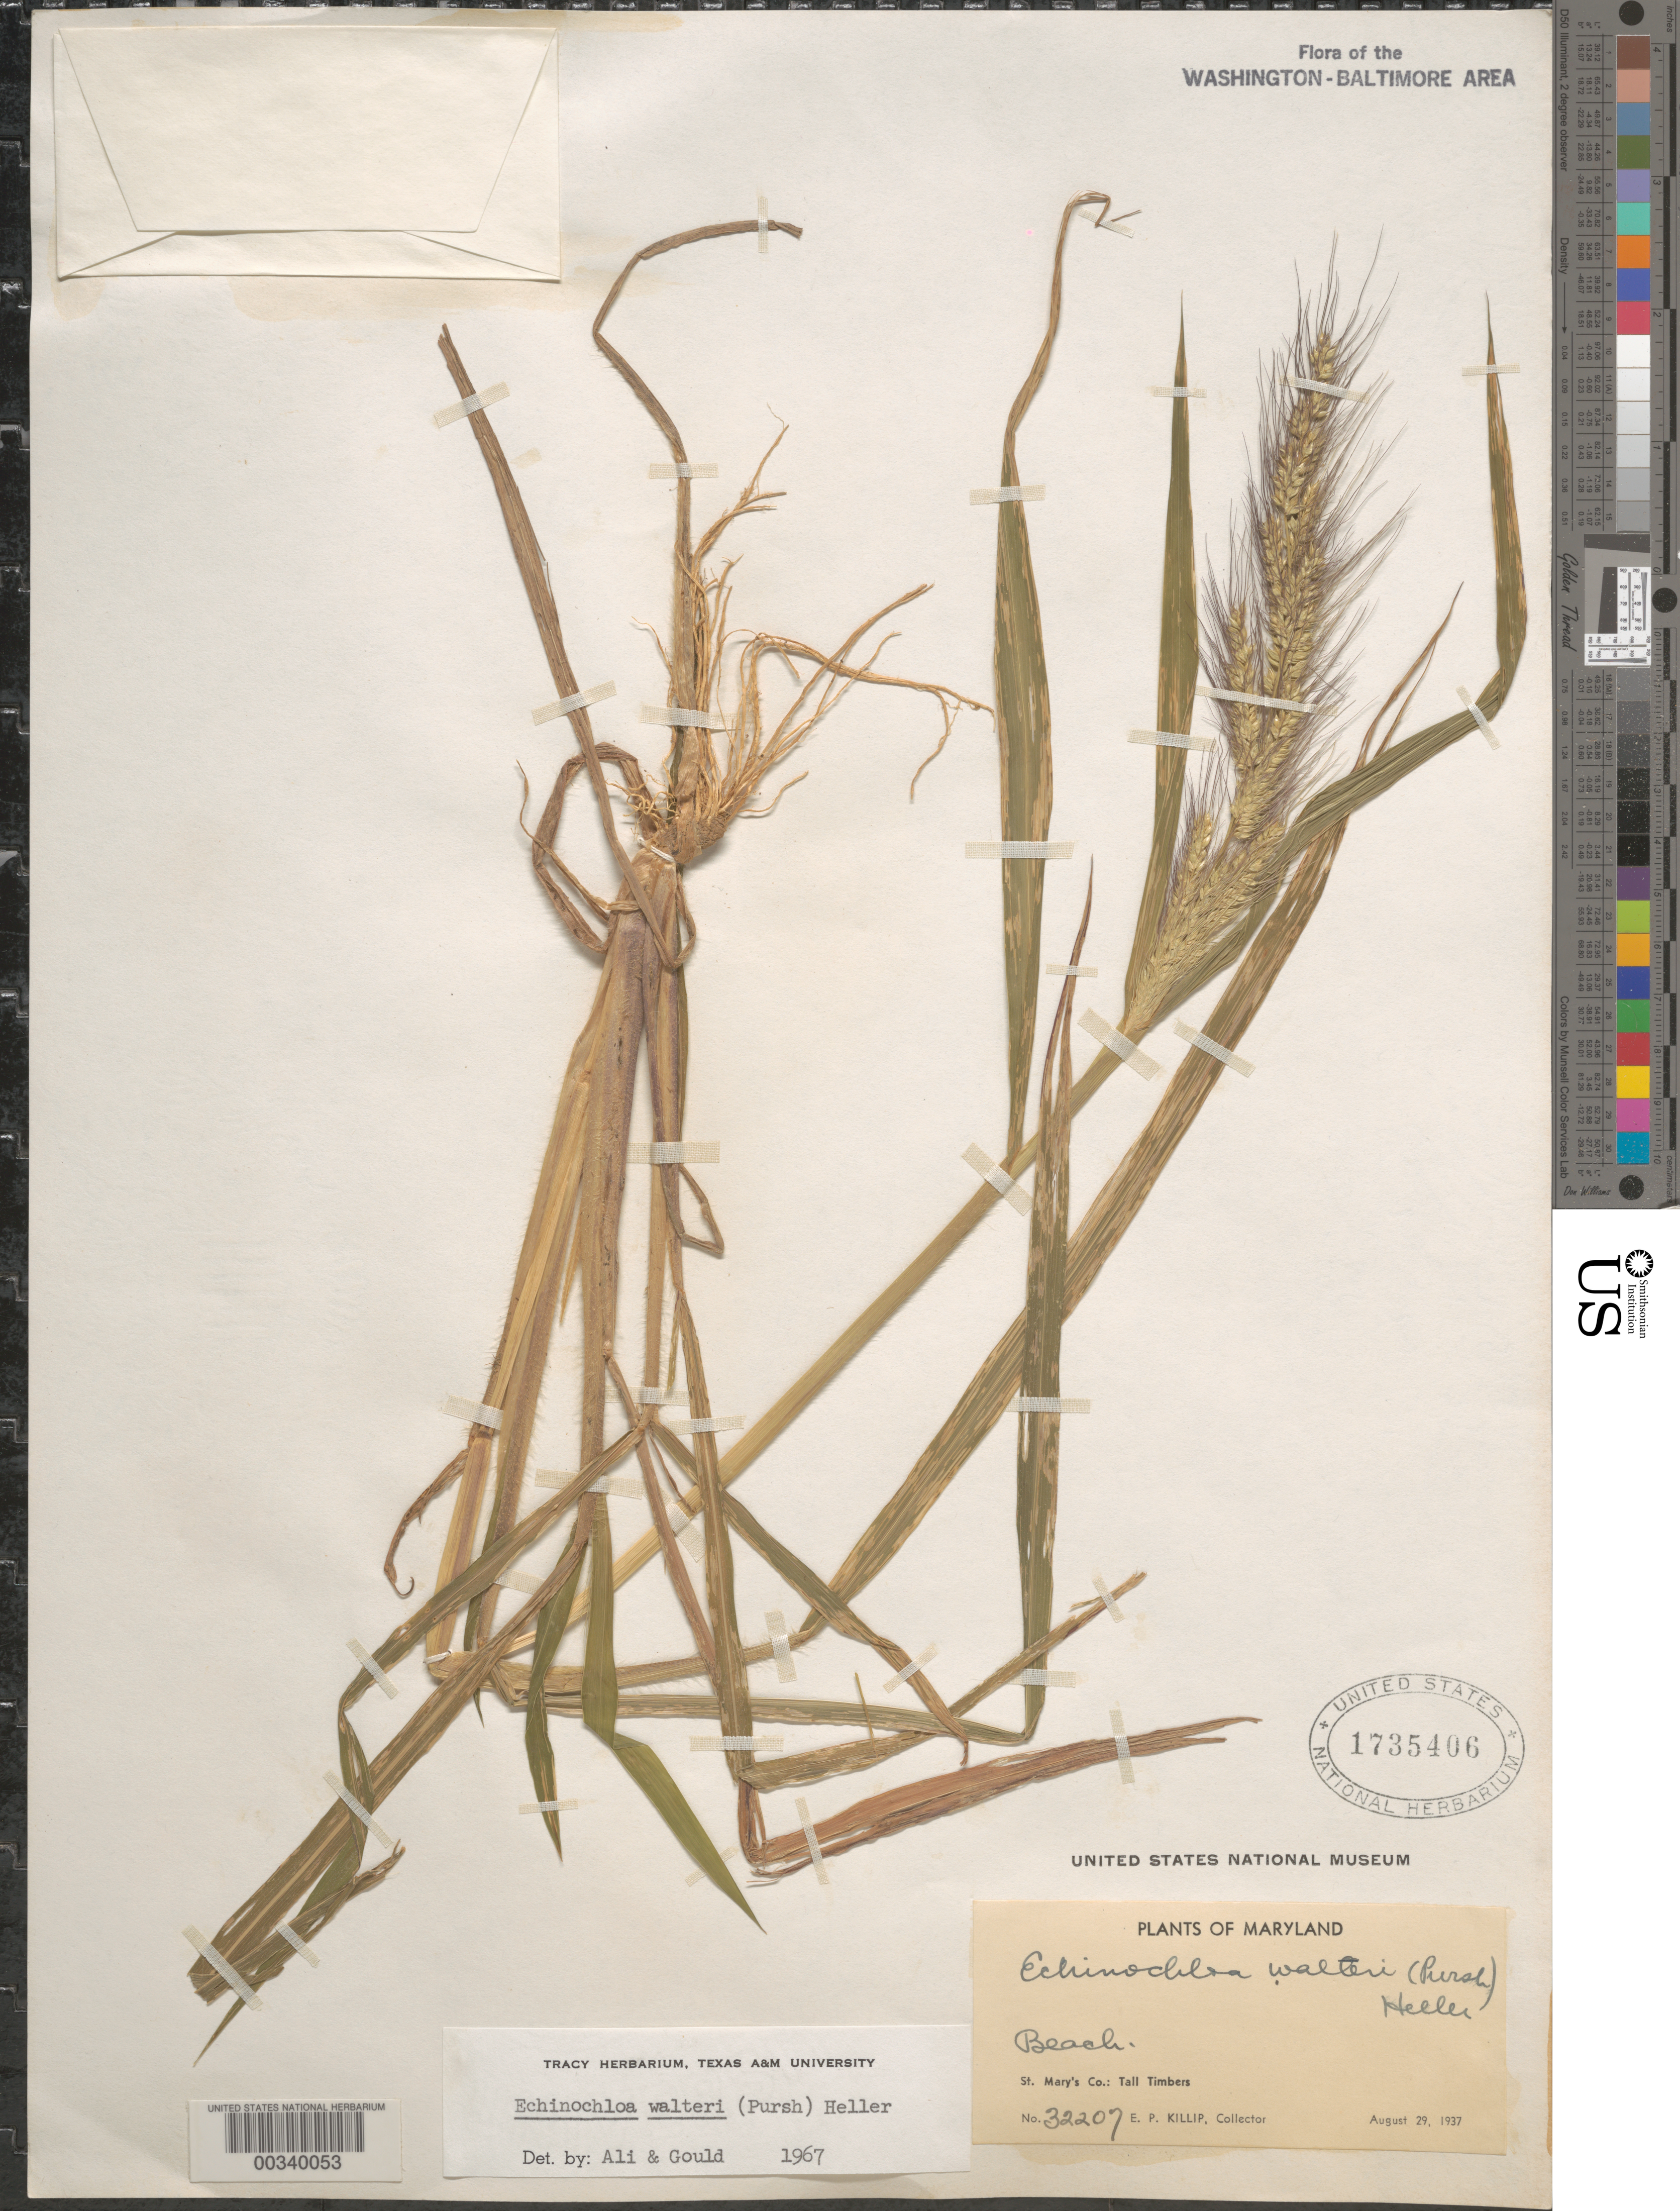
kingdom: Plantae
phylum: Tracheophyta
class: Liliopsida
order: Poales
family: Poaceae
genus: Echinochloa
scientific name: Echinochloa walteri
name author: (Pursh) A. Heller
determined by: Ali, M. A.; Gould, F. W.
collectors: E. P. Killip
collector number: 32207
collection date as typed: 29 Aug 1937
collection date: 1937-08-29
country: United States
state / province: Maryland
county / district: St. Mary's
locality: Tall Timbers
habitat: Beach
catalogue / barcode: US 1735406